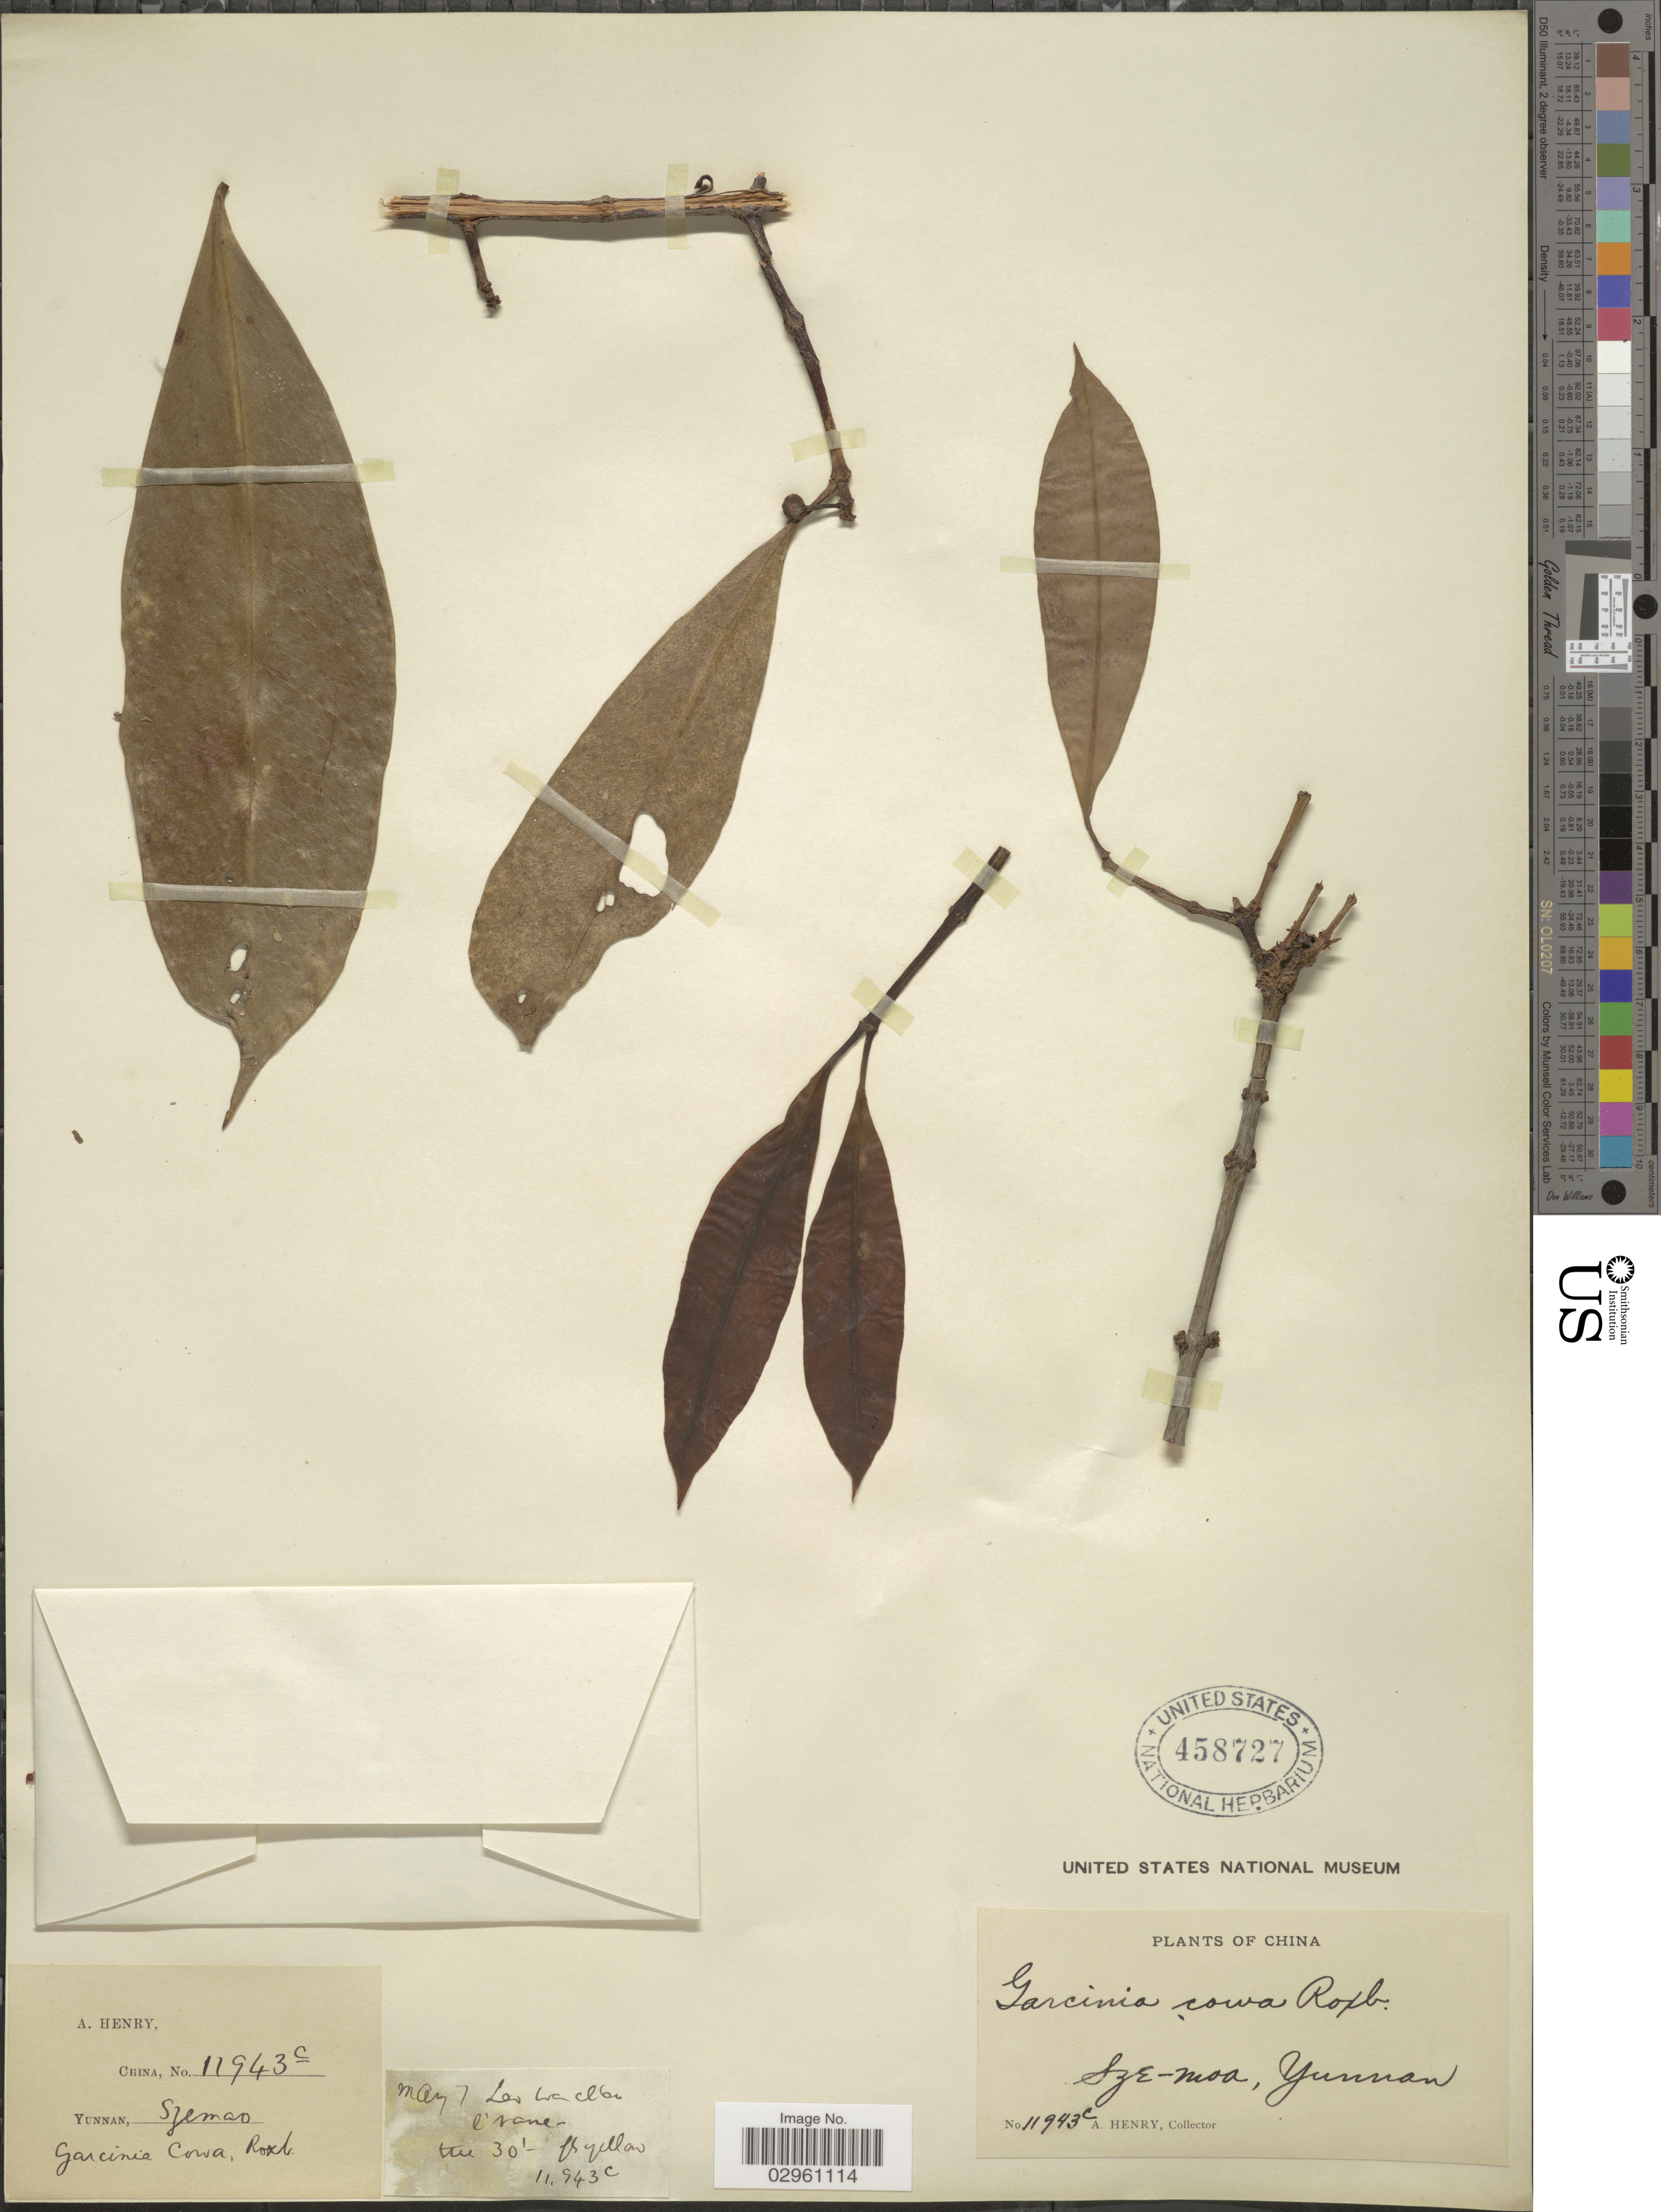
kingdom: Plantae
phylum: Tracheophyta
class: Magnoliopsida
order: Malpighiales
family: Clusiaceae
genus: Garcinia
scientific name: Garcinia cowa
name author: Roxb. ex Choisy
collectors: A. Henry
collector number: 11943 C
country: China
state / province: Yunnan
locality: Sze-moa.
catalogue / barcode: US 458727